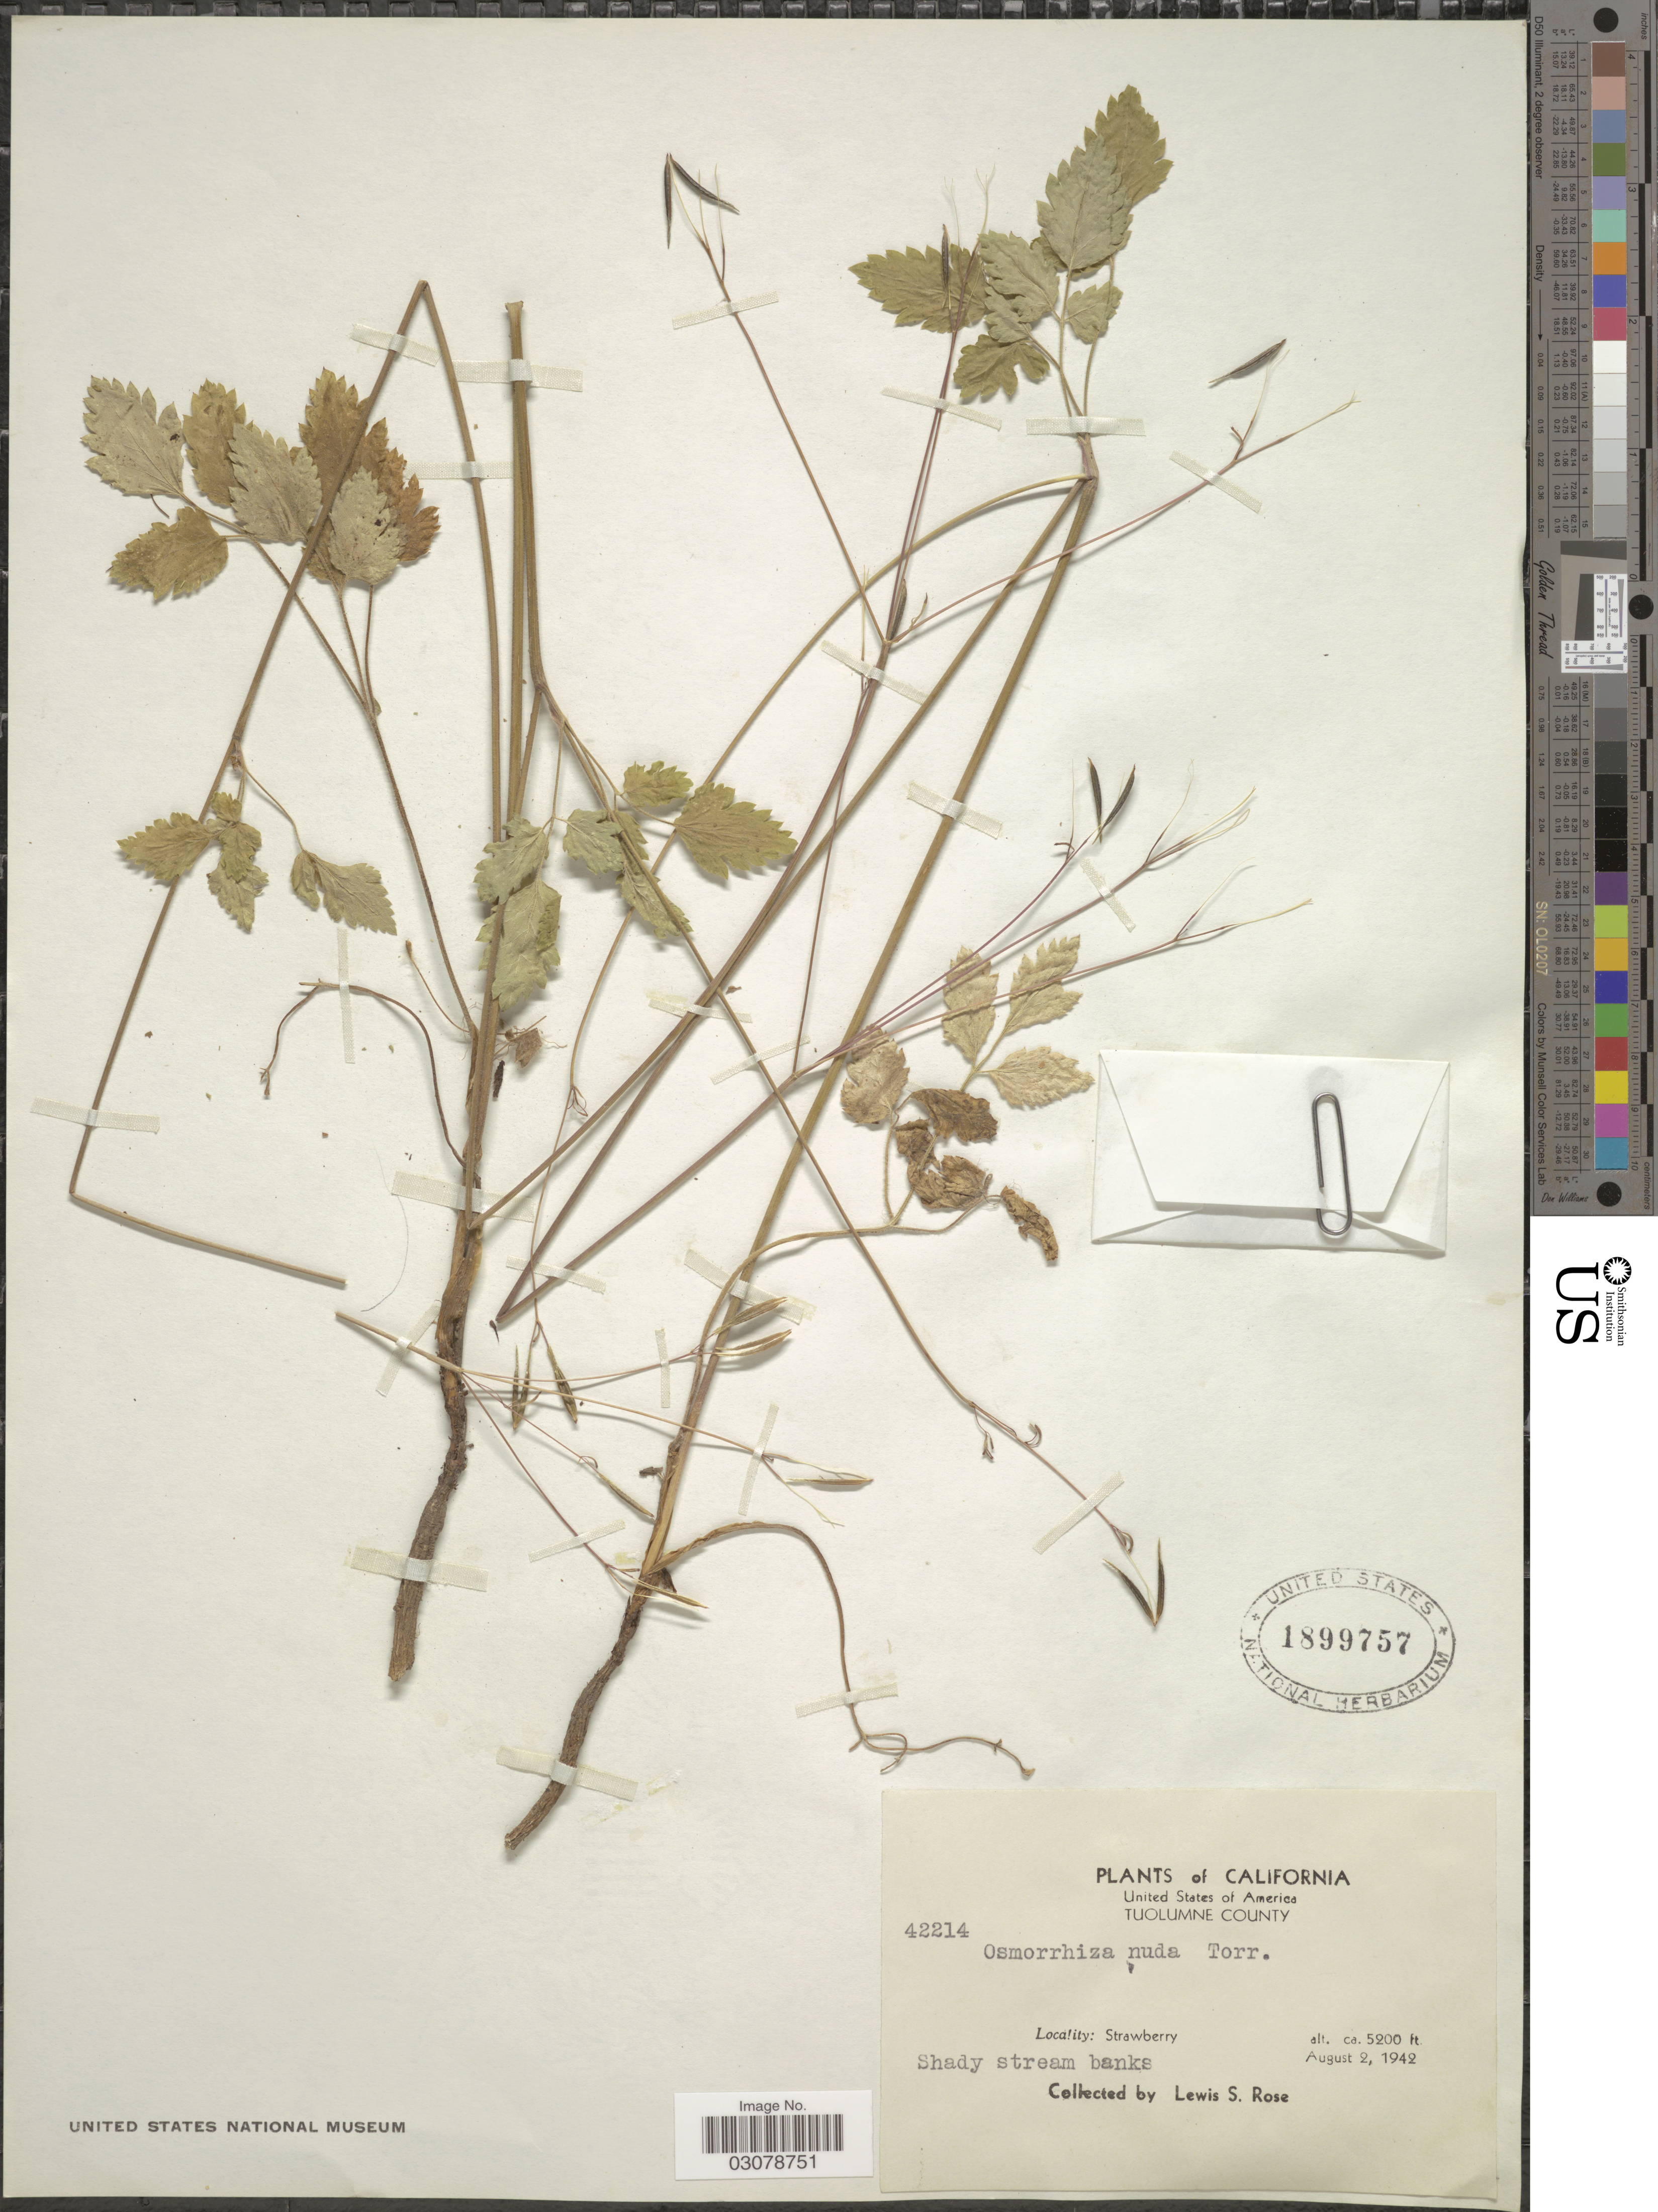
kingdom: Plantae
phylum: Tracheophyta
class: Magnoliopsida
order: Apiales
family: Apiaceae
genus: Osmorhiza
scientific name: Osmorhiza nuda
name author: Torr.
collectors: L. S. Rose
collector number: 42214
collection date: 1942-08-02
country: United States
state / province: California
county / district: Tuolumne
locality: Tuolumne County, Strawberry.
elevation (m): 1585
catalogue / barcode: US 1899757